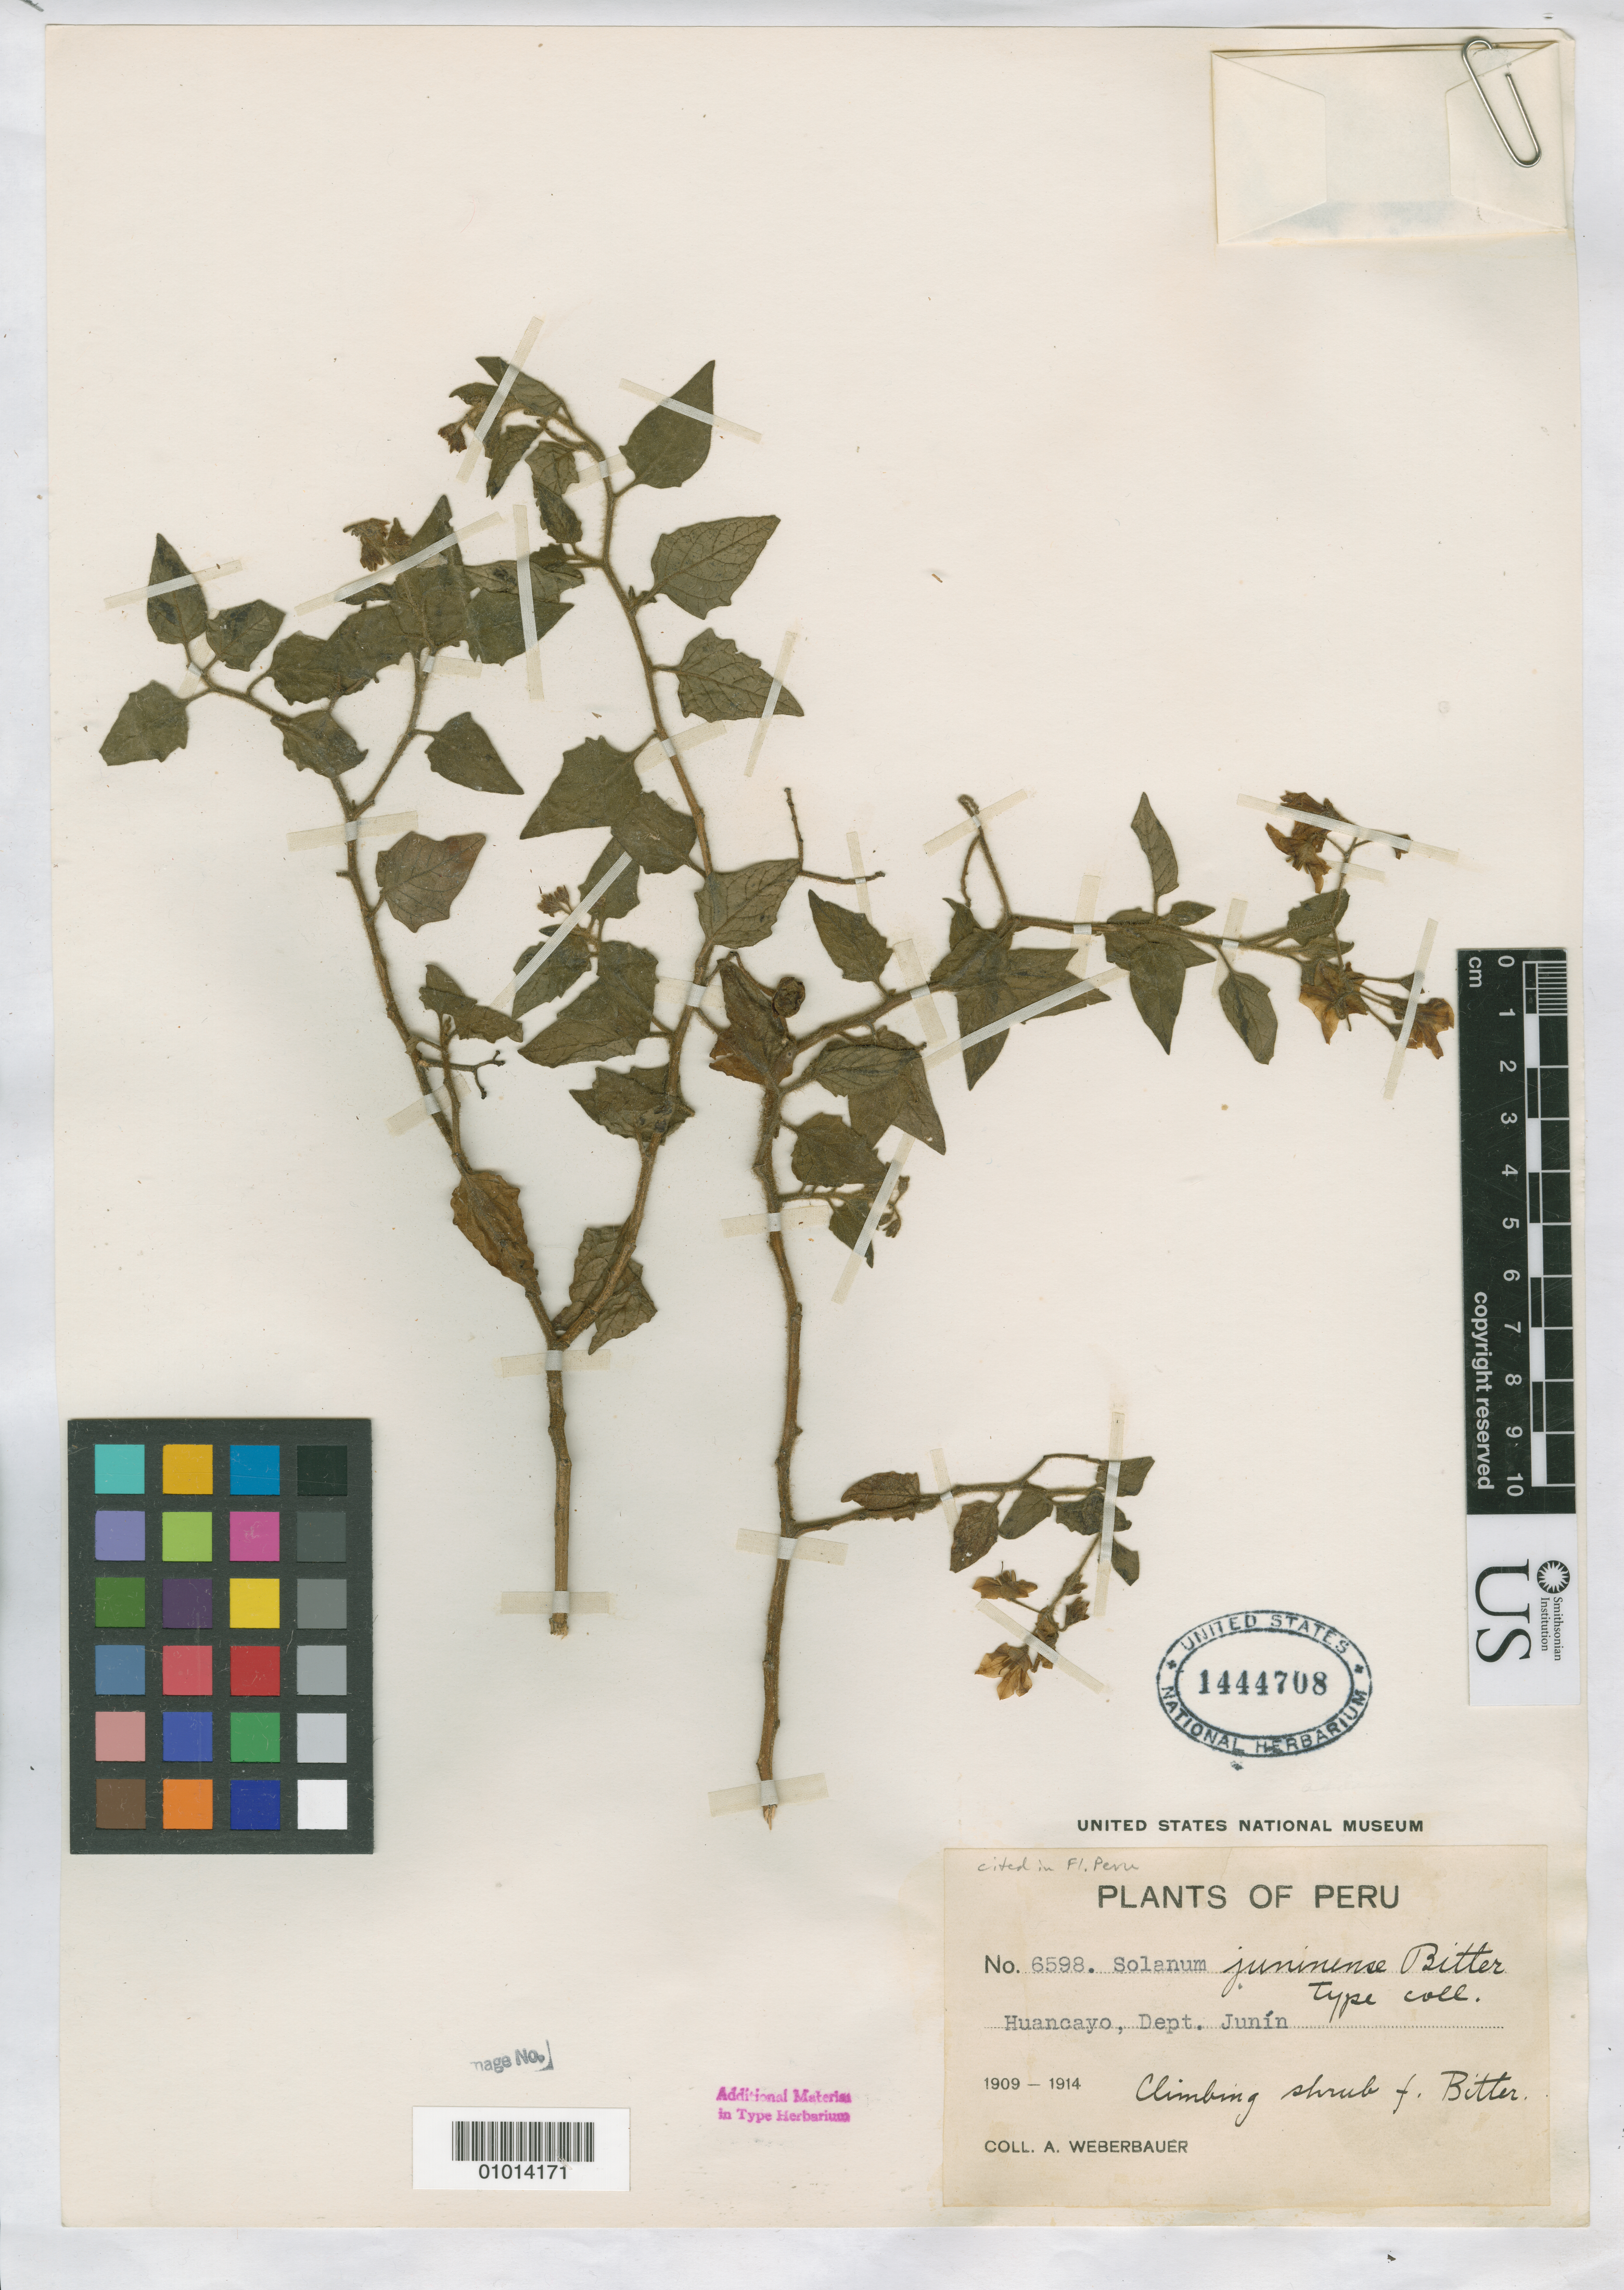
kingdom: Plantae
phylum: Tracheophyta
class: Magnoliopsida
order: Solanales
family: Solanaceae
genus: Solanum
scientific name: Solanum juninense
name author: Bitter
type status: Isotype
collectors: A. Weberbauer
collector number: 6598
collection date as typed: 1909 to -- --- 1914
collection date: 1909/1914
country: Peru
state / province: Junín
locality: Huancayo.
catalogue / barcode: US 1444708